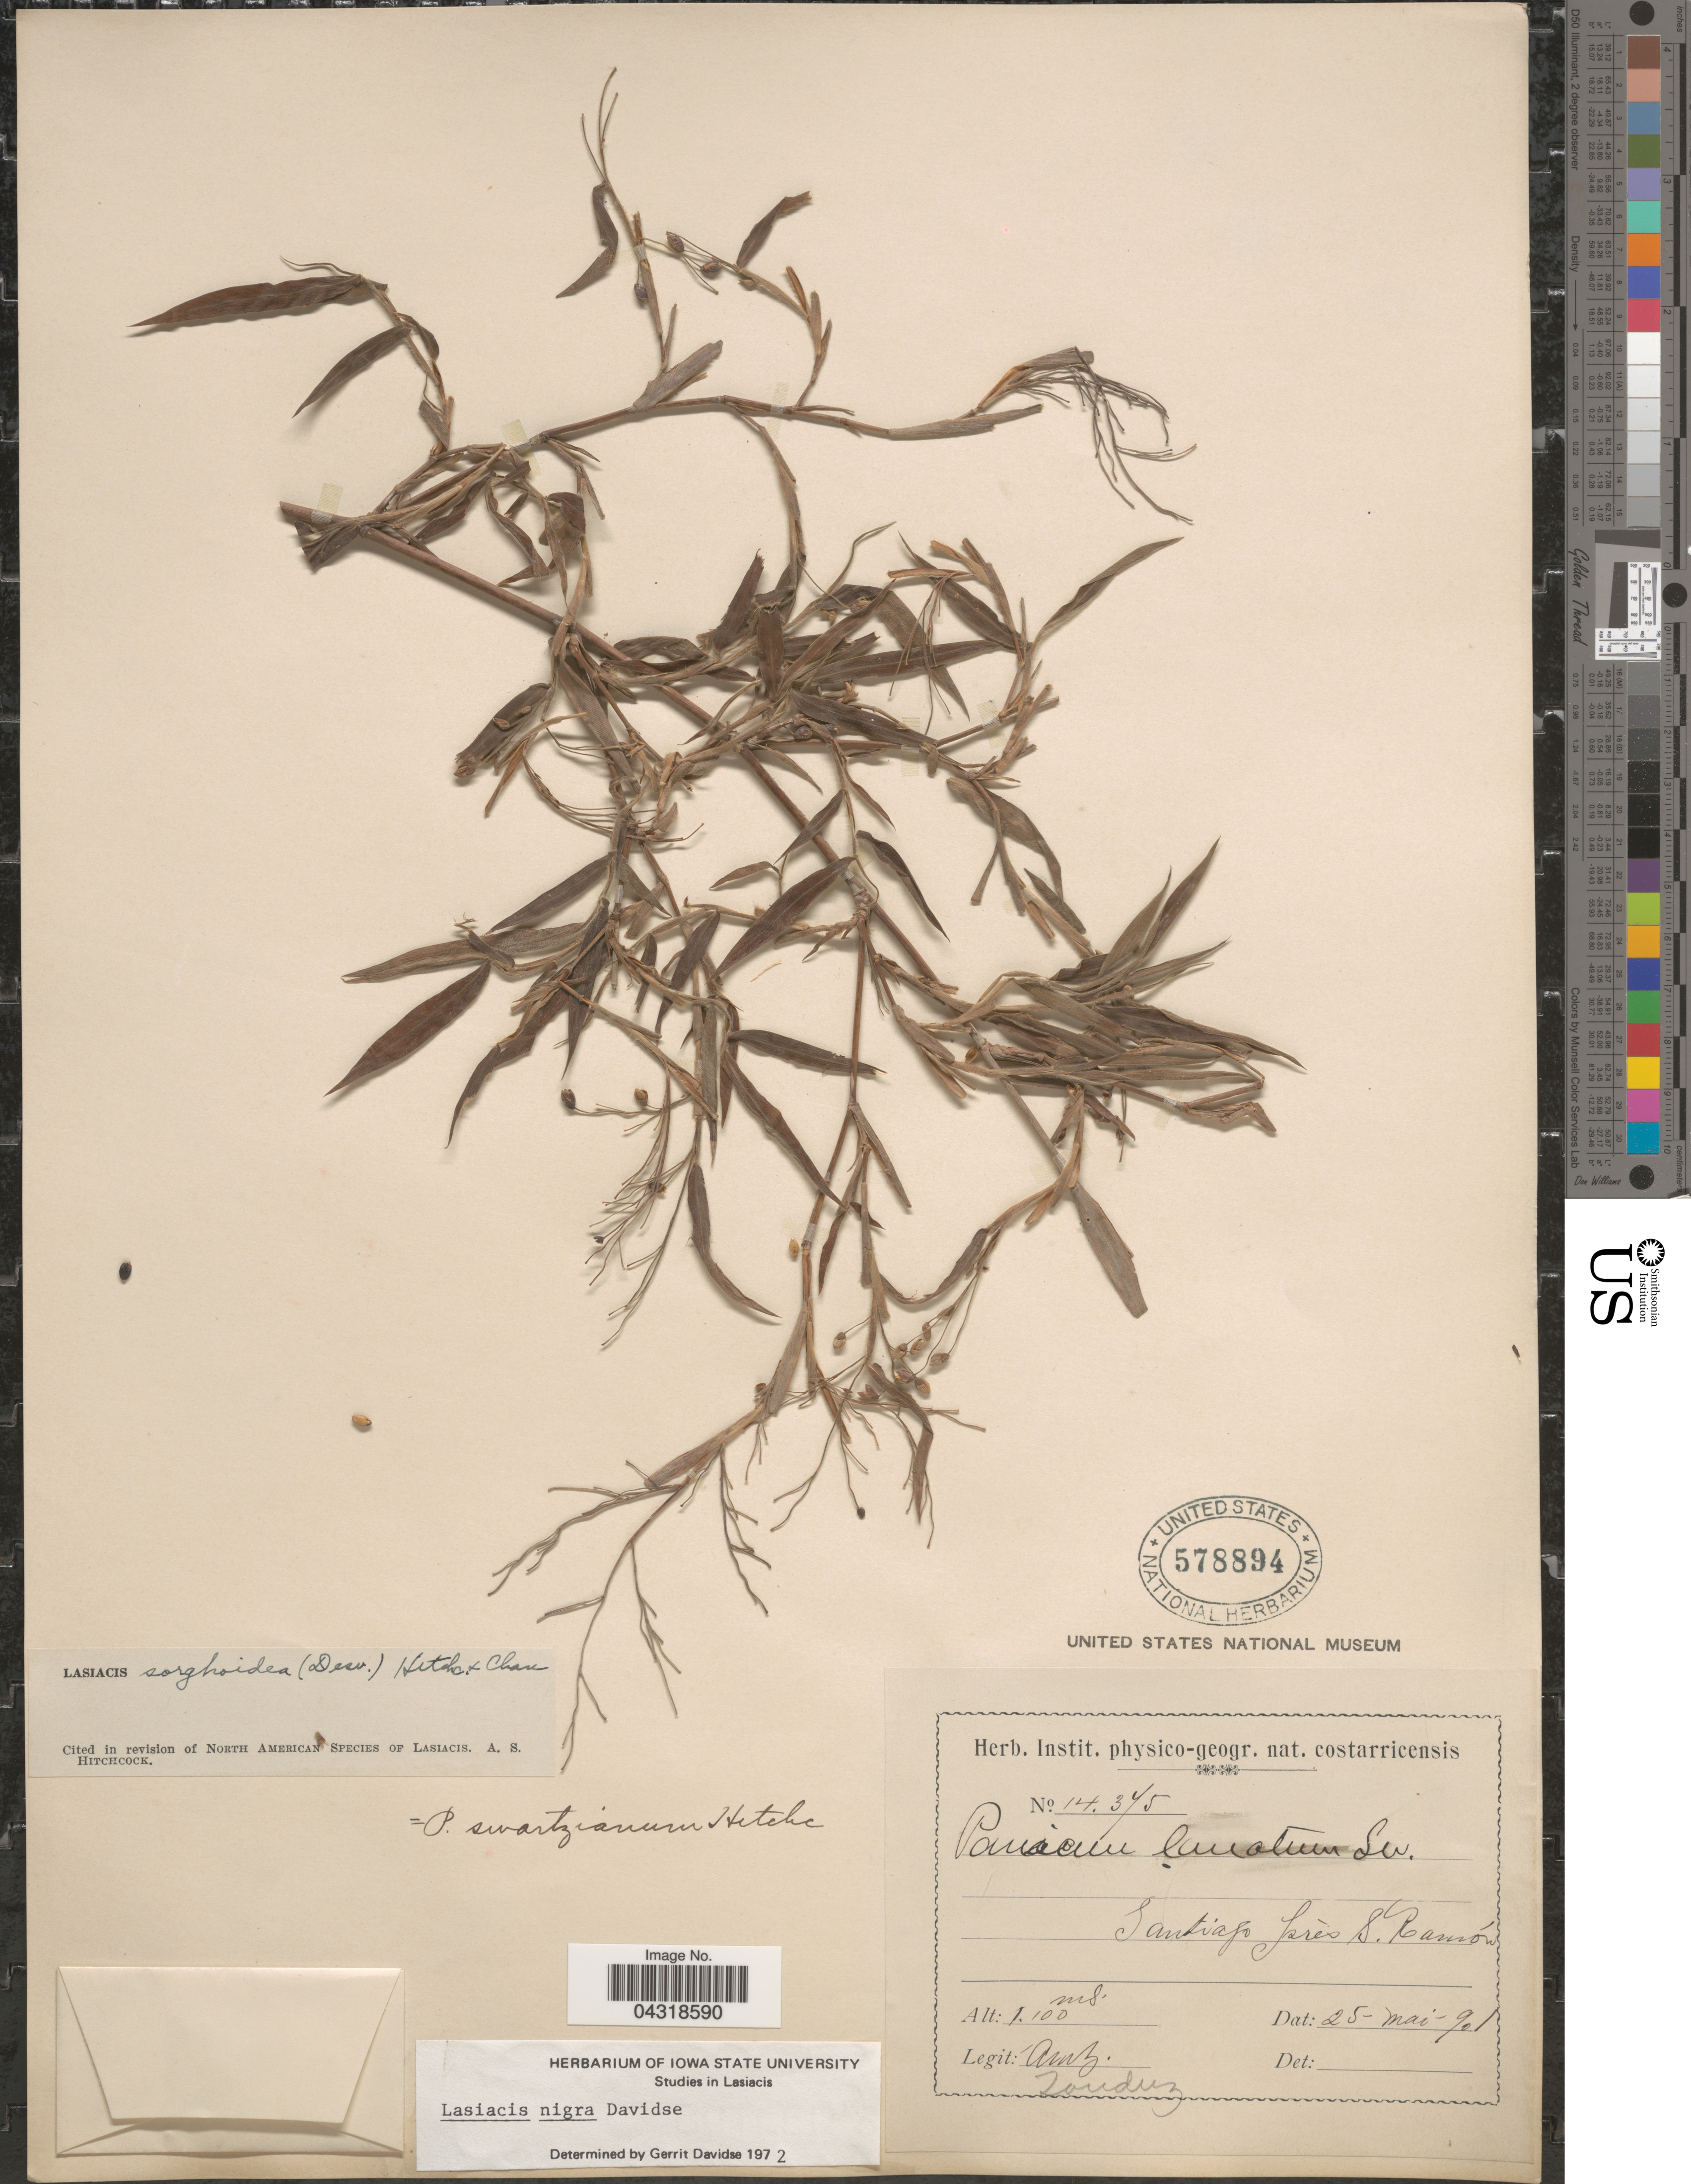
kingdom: Plantae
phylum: Tracheophyta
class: Liliopsida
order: Poales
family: Poaceae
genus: Lasiacis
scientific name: Lasiacis nigra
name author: Davidse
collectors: Amz. & Tonduz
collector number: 14375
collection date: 1901-05-25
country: Costa Rica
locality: Santiago près S. Ramón.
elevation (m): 1100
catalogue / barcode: US 578894